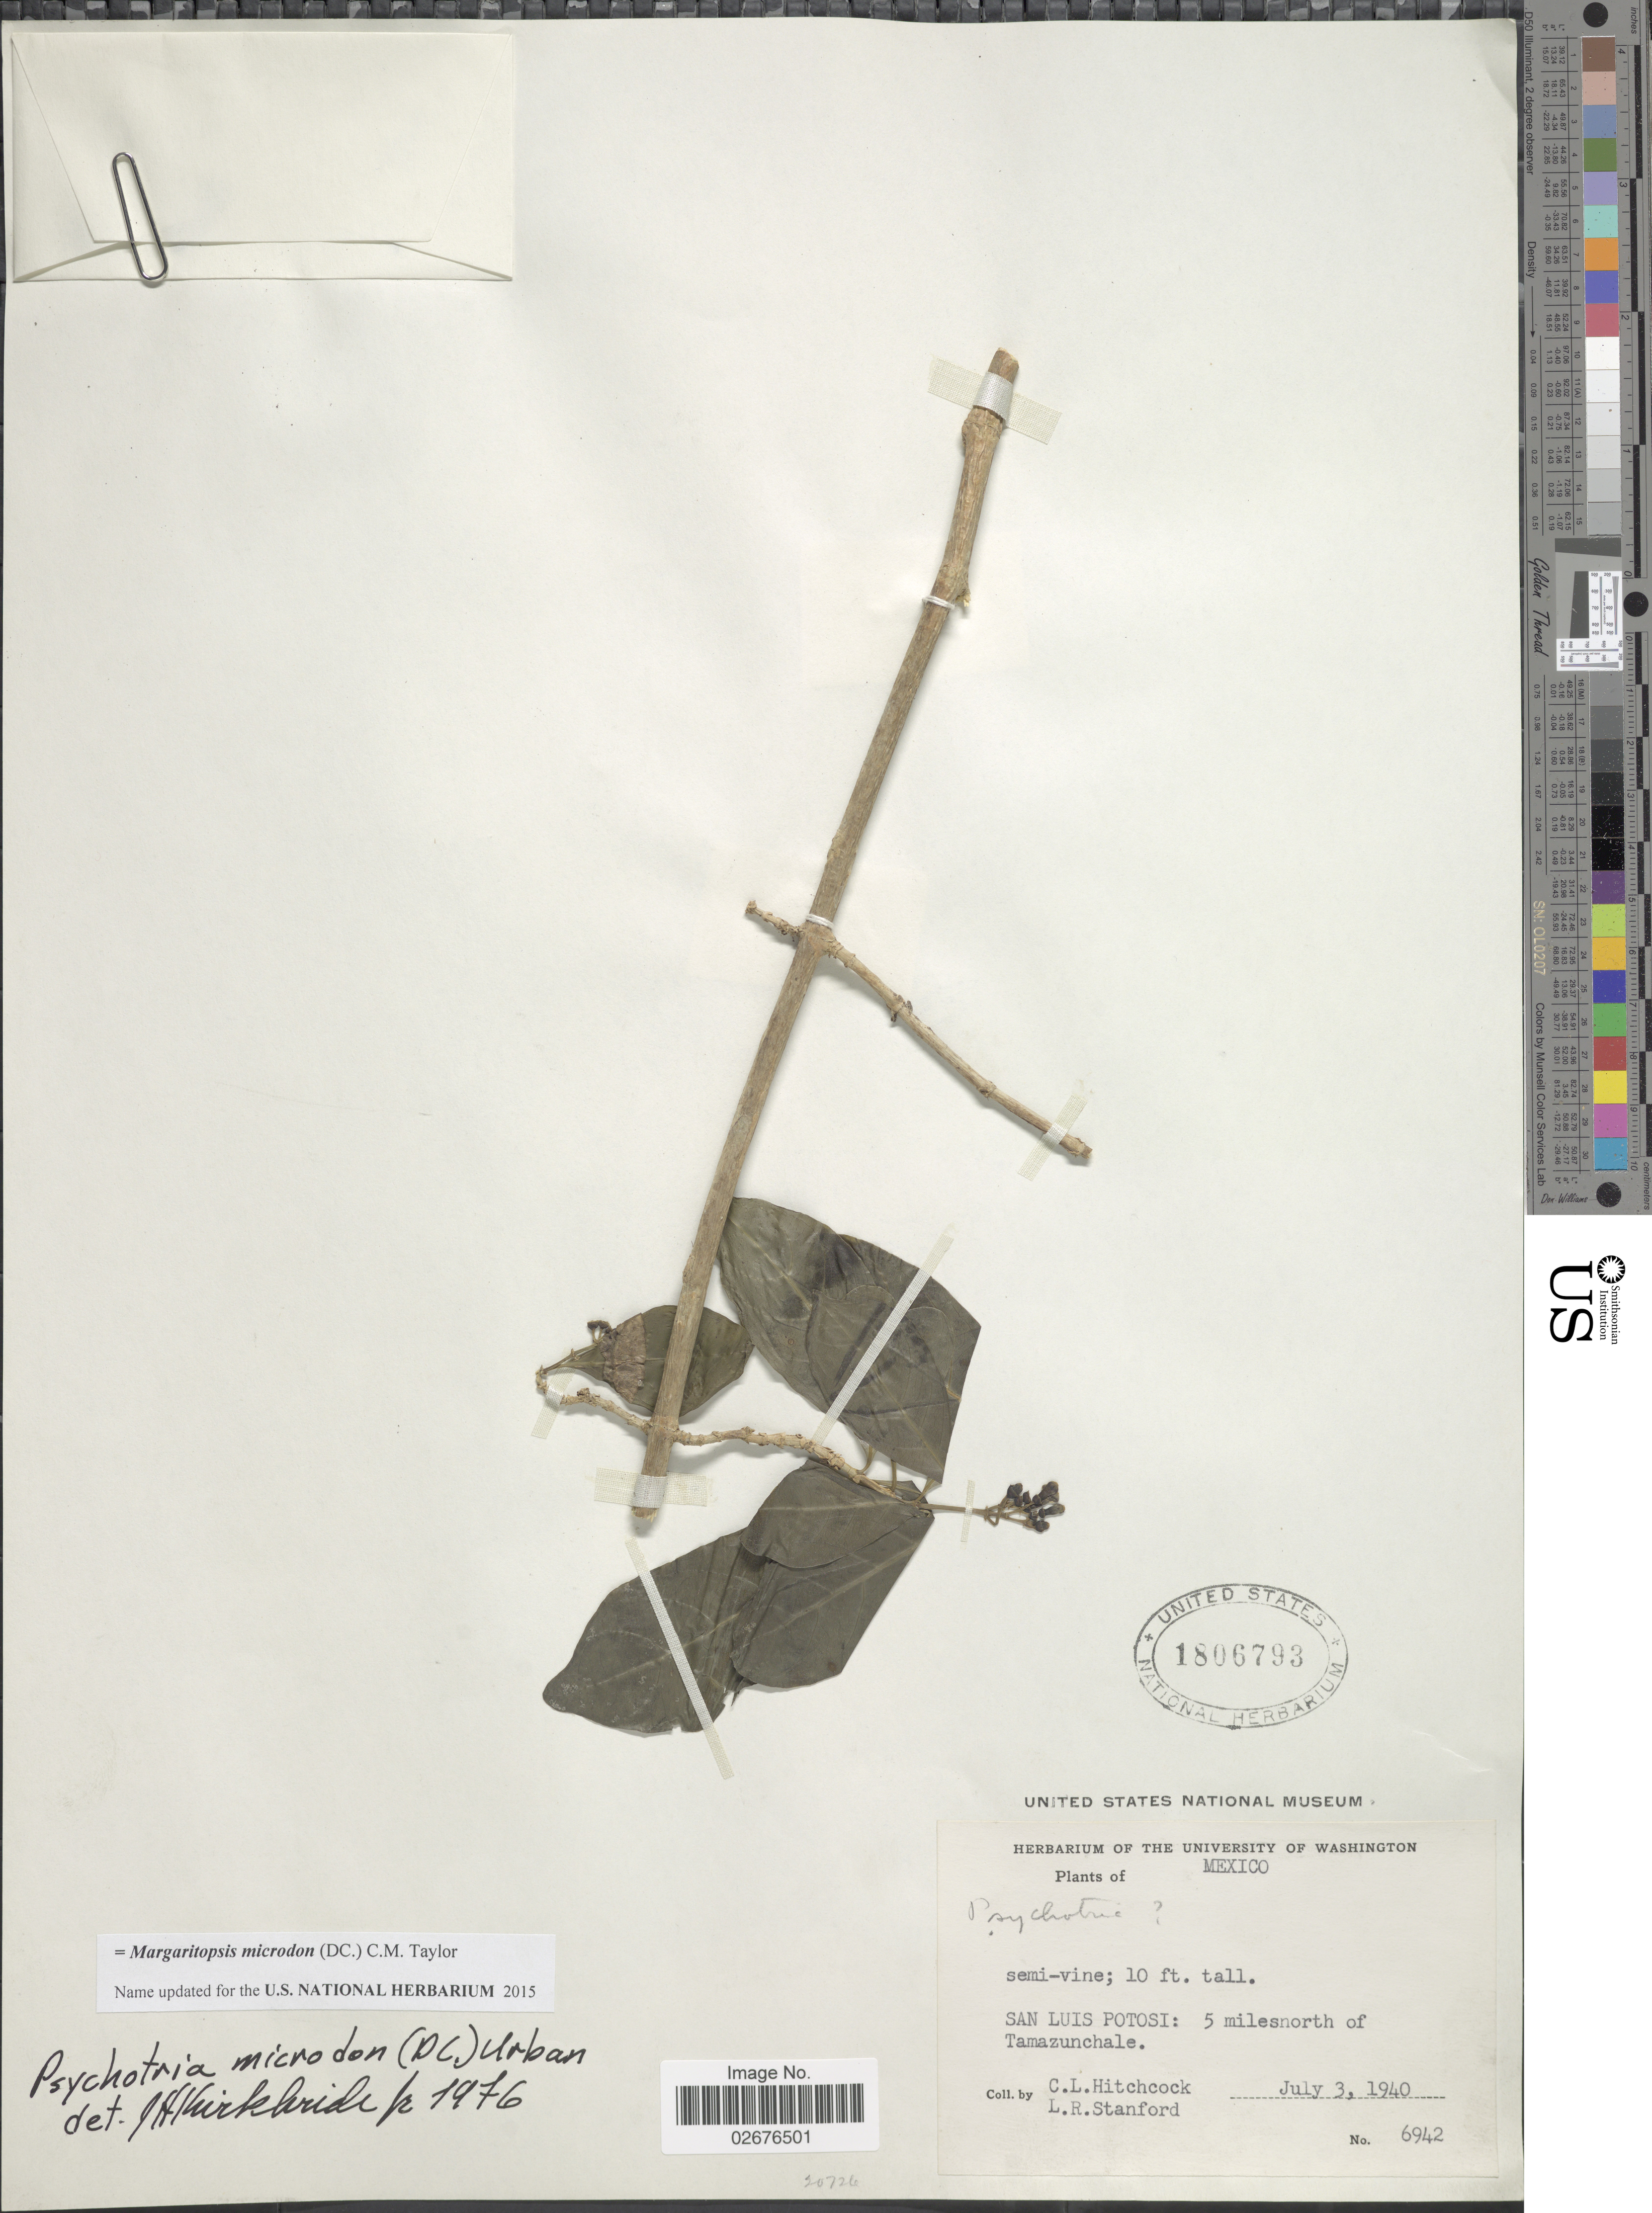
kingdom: Plantae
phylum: Tracheophyta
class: Magnoliopsida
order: Gentianales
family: Rubiaceae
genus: Margaritopsis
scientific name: Margaritopsis microdon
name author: (DC.) C.M. Taylor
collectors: C. L. Hitchcock & L. R. Stanford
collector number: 6942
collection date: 1940-07-03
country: Mexico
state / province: San Luis Potosí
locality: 5 milesnorth of Tamazunchale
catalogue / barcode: US 1806793